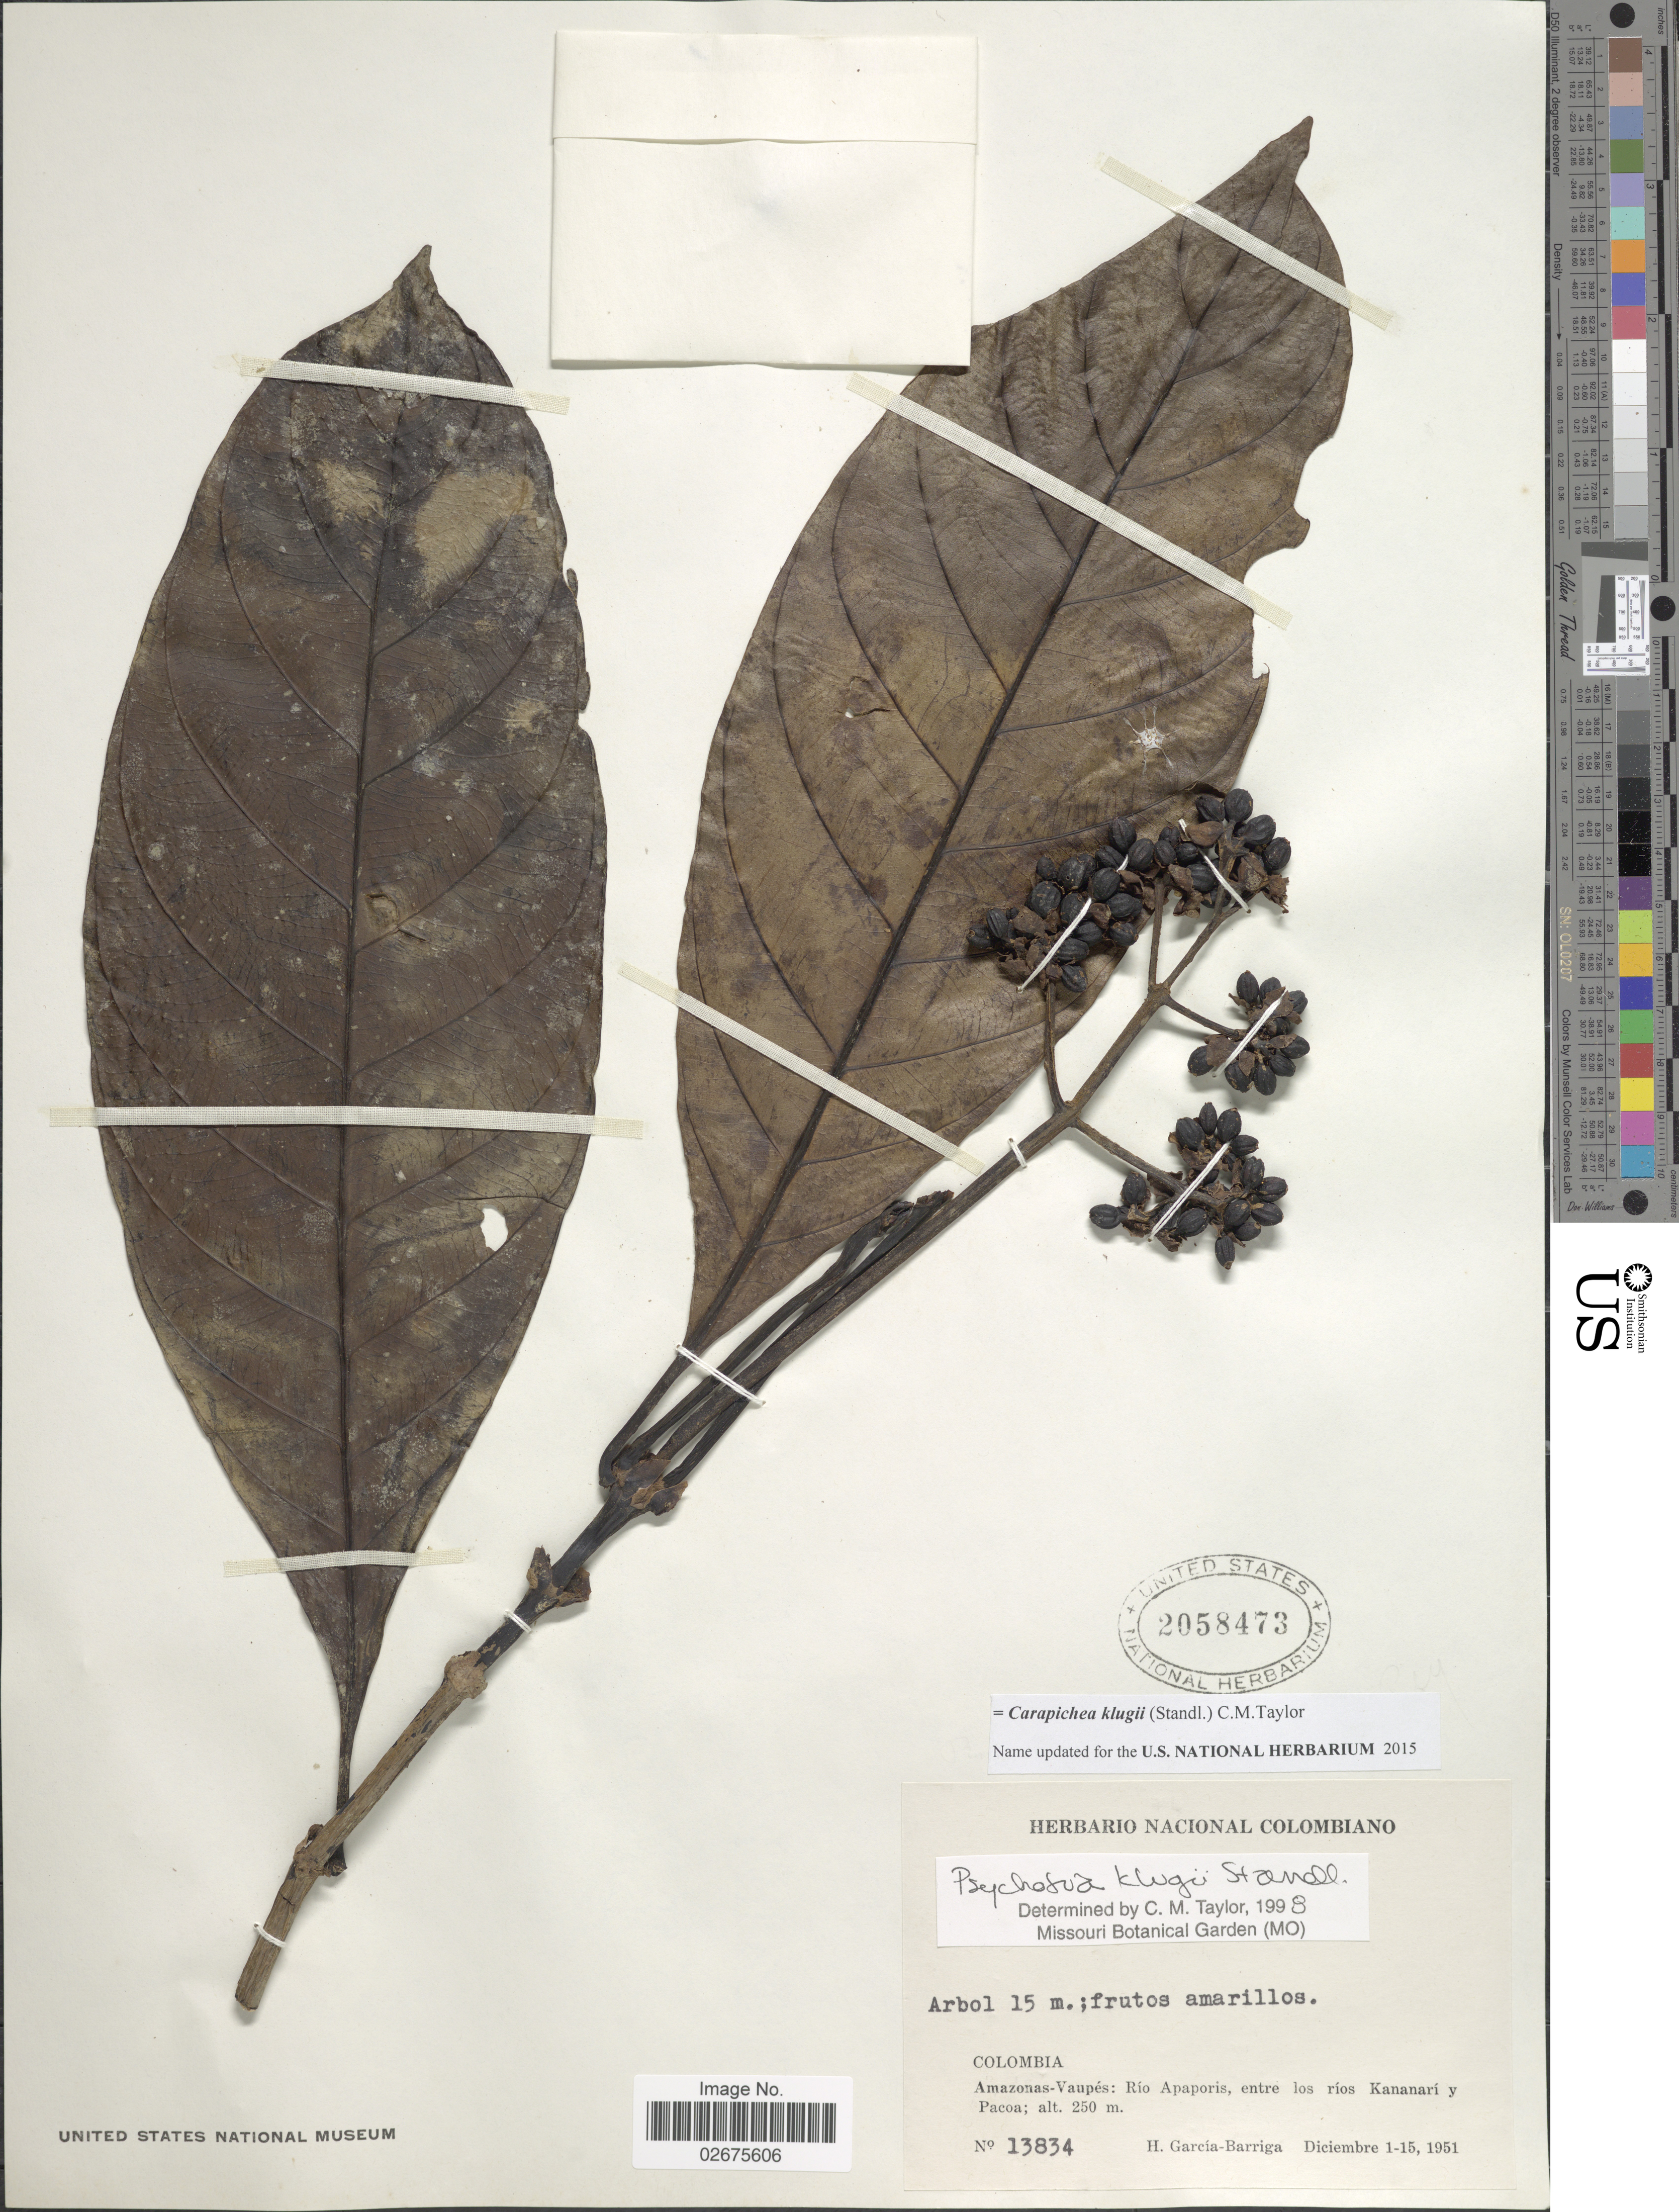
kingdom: Plantae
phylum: Tracheophyta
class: Magnoliopsida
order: Gentianales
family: Rubiaceae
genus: Carapichea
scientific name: Carapichea klugii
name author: (Standl.) C.M. Taylor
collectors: H. García Barriga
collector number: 13834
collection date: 1951-12-01/1951-12-15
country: Colombia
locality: Amazonas-Vaupes: Rio Apaporis, entre los rios Kananari y Pacoa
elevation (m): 250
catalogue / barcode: US 2058473